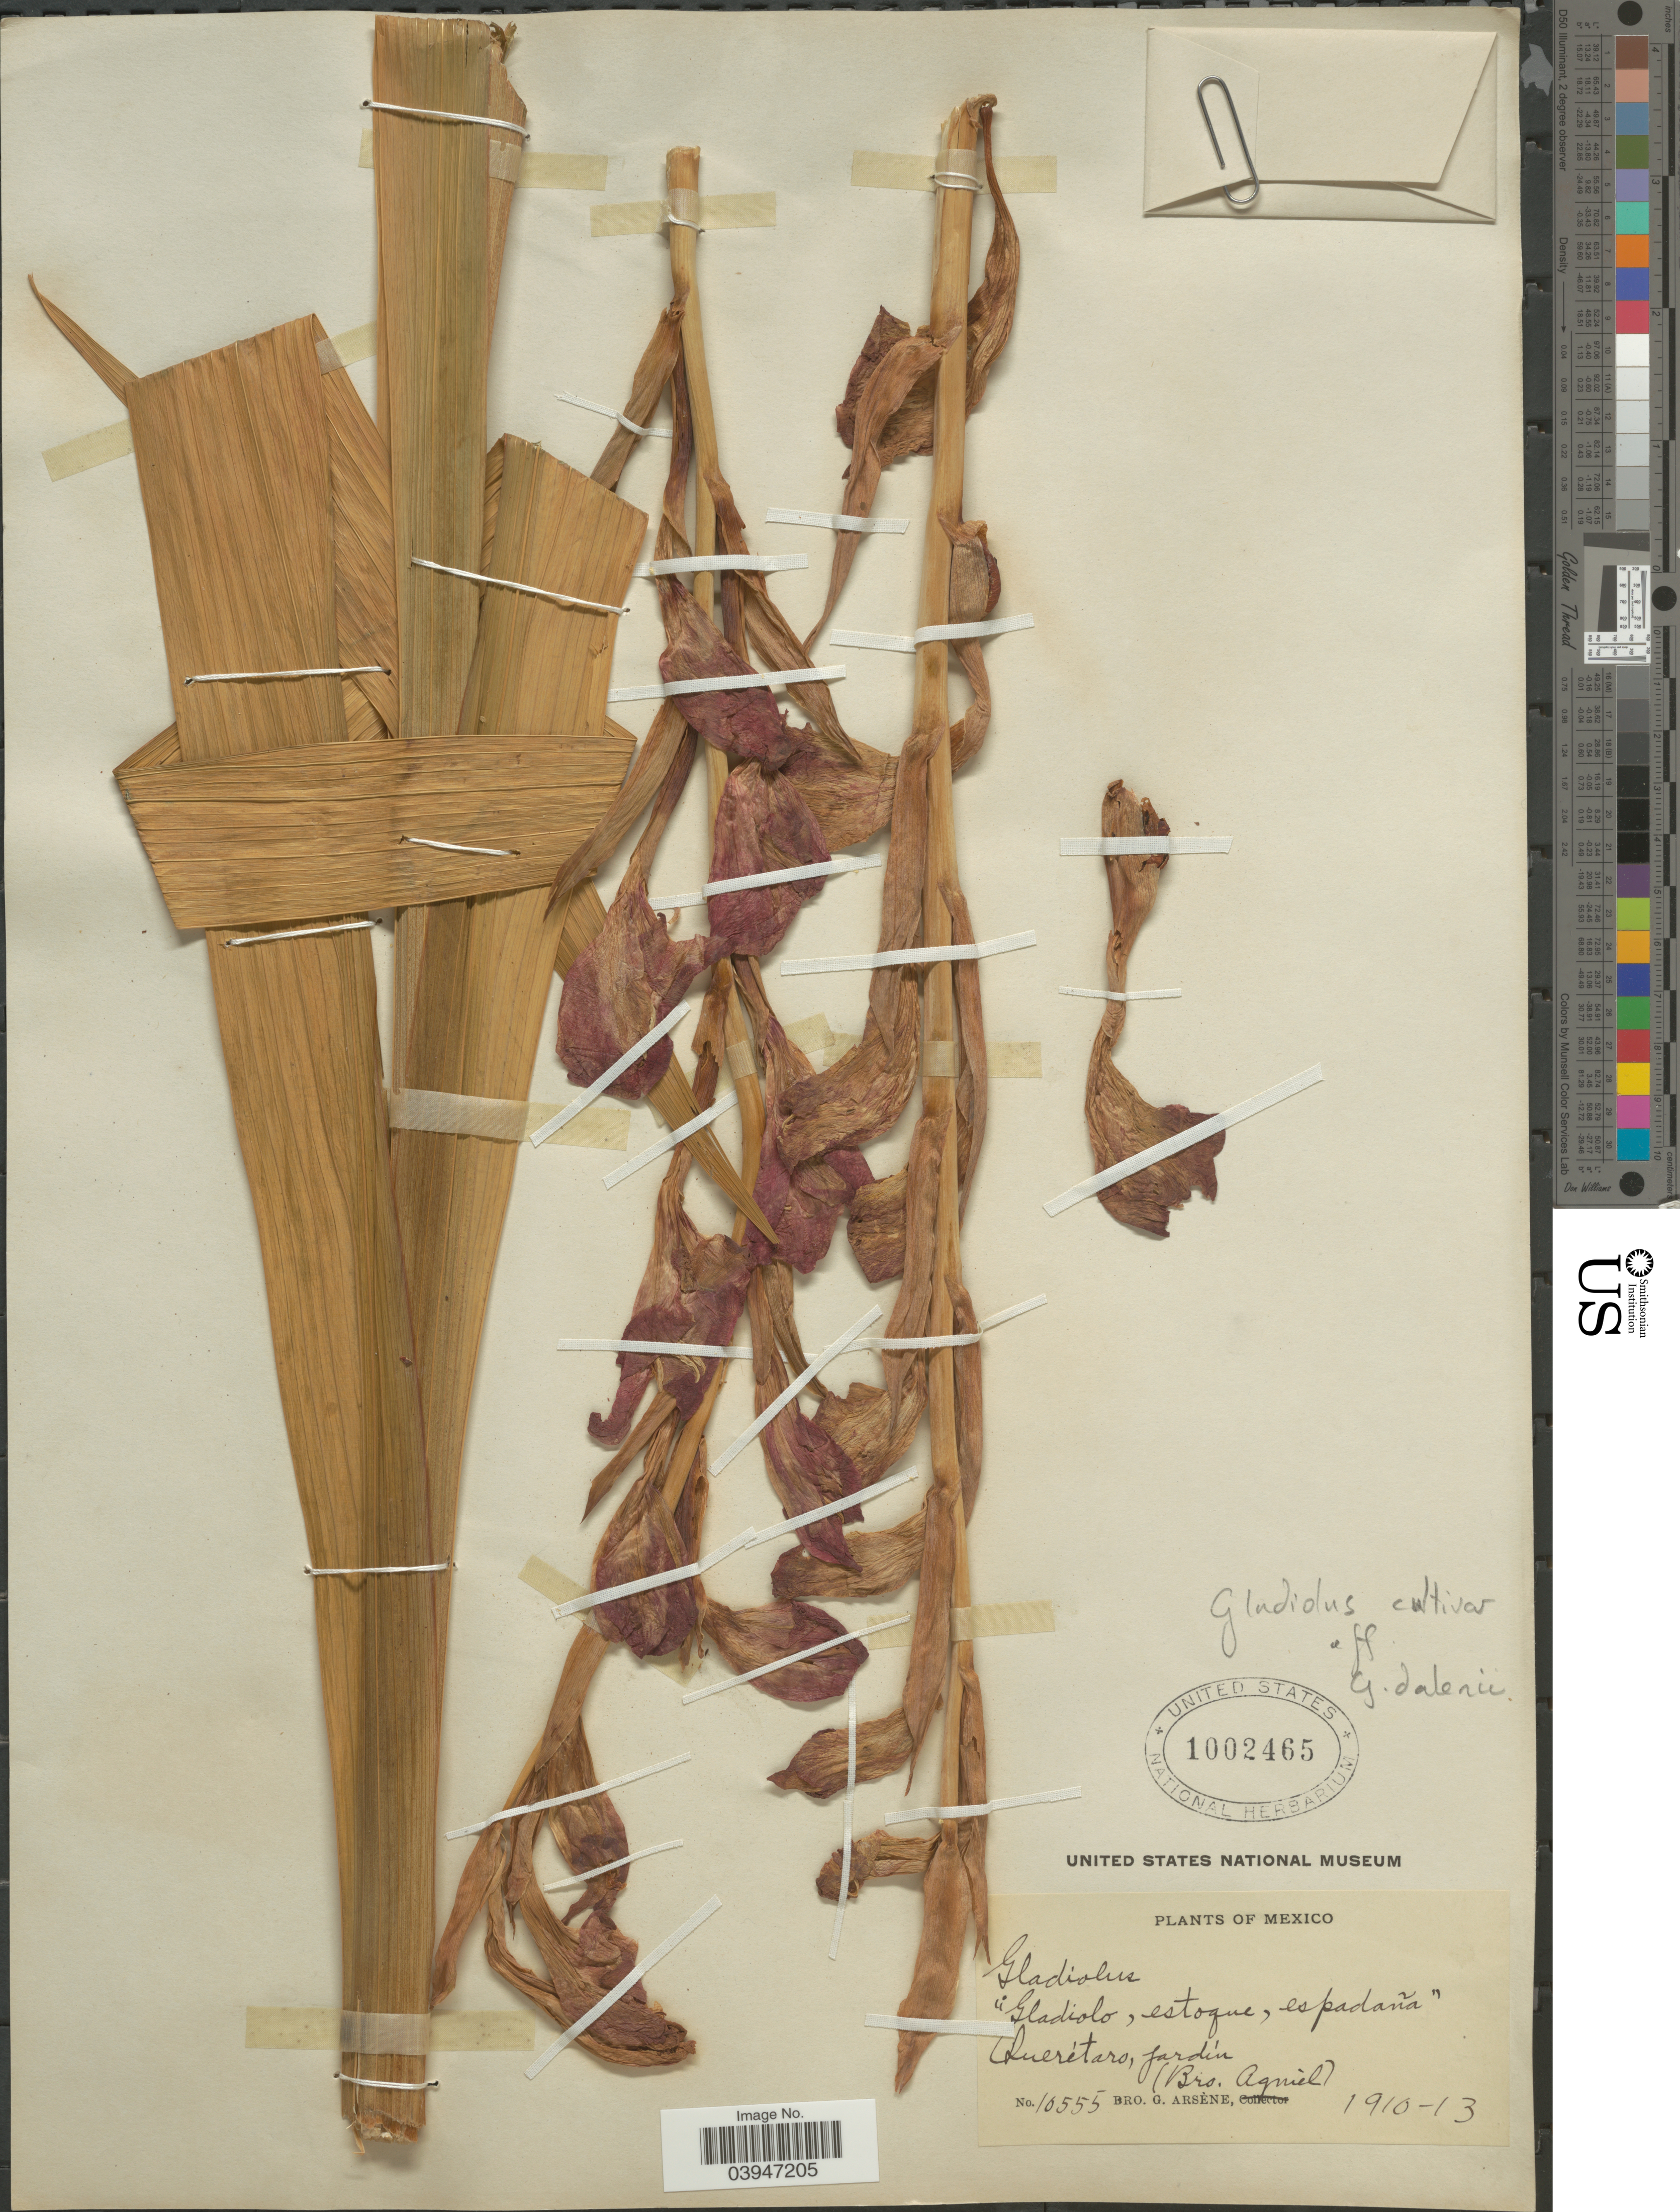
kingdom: Plantae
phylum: Tracheophyta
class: Liliopsida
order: Asparagales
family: Iridaceae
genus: Gladiolus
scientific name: Gladiolus sp.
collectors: Bro. G. Arsène & Bro. Agniel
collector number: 10555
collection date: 1910/1913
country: Mexico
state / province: Querétaro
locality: Jardín.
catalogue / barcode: US 1002465